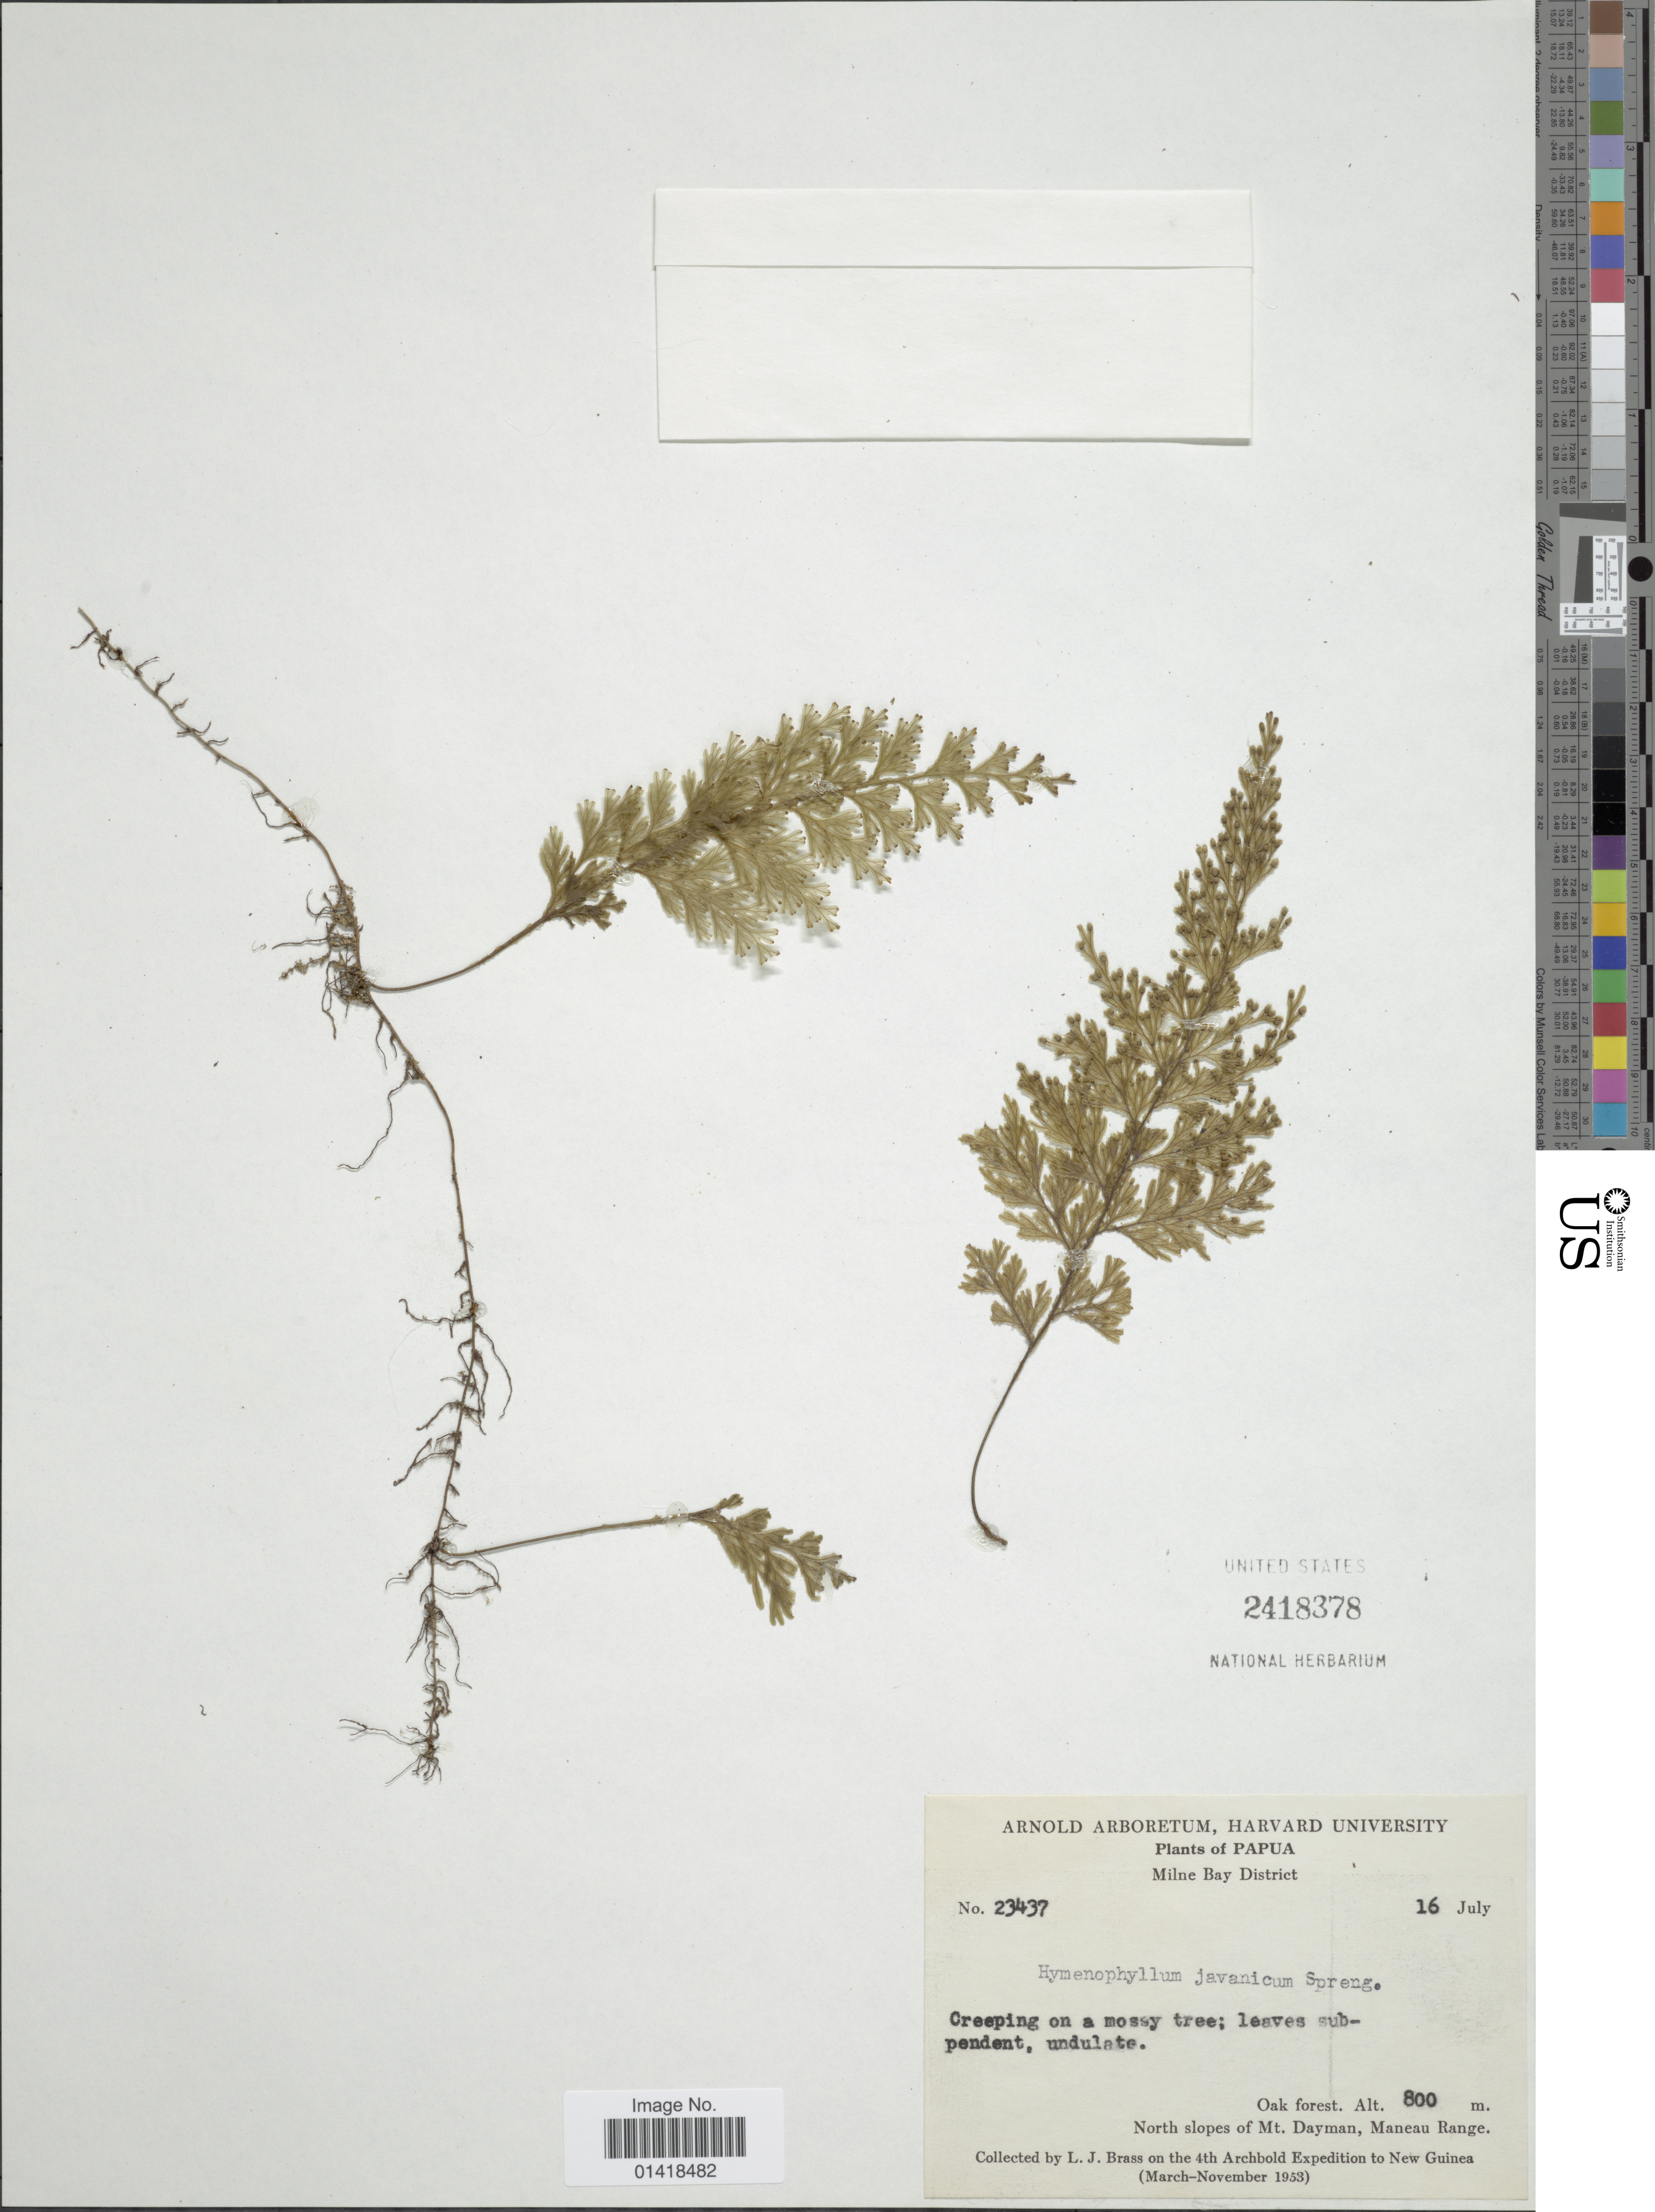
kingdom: Plantae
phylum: Tracheophyta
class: Polypodiopsida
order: Hymenophyllales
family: Hymenophyllaceae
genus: Hymenophyllum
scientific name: Hymenophyllum javanicum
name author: Spreng.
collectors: L. J. Brass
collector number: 23437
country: Papua New Guinea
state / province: Milne Bay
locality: Milne Bay District. Oak forest. North slopes of Mt. Dayman, Maneau Range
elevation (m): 800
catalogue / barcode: US 2418378